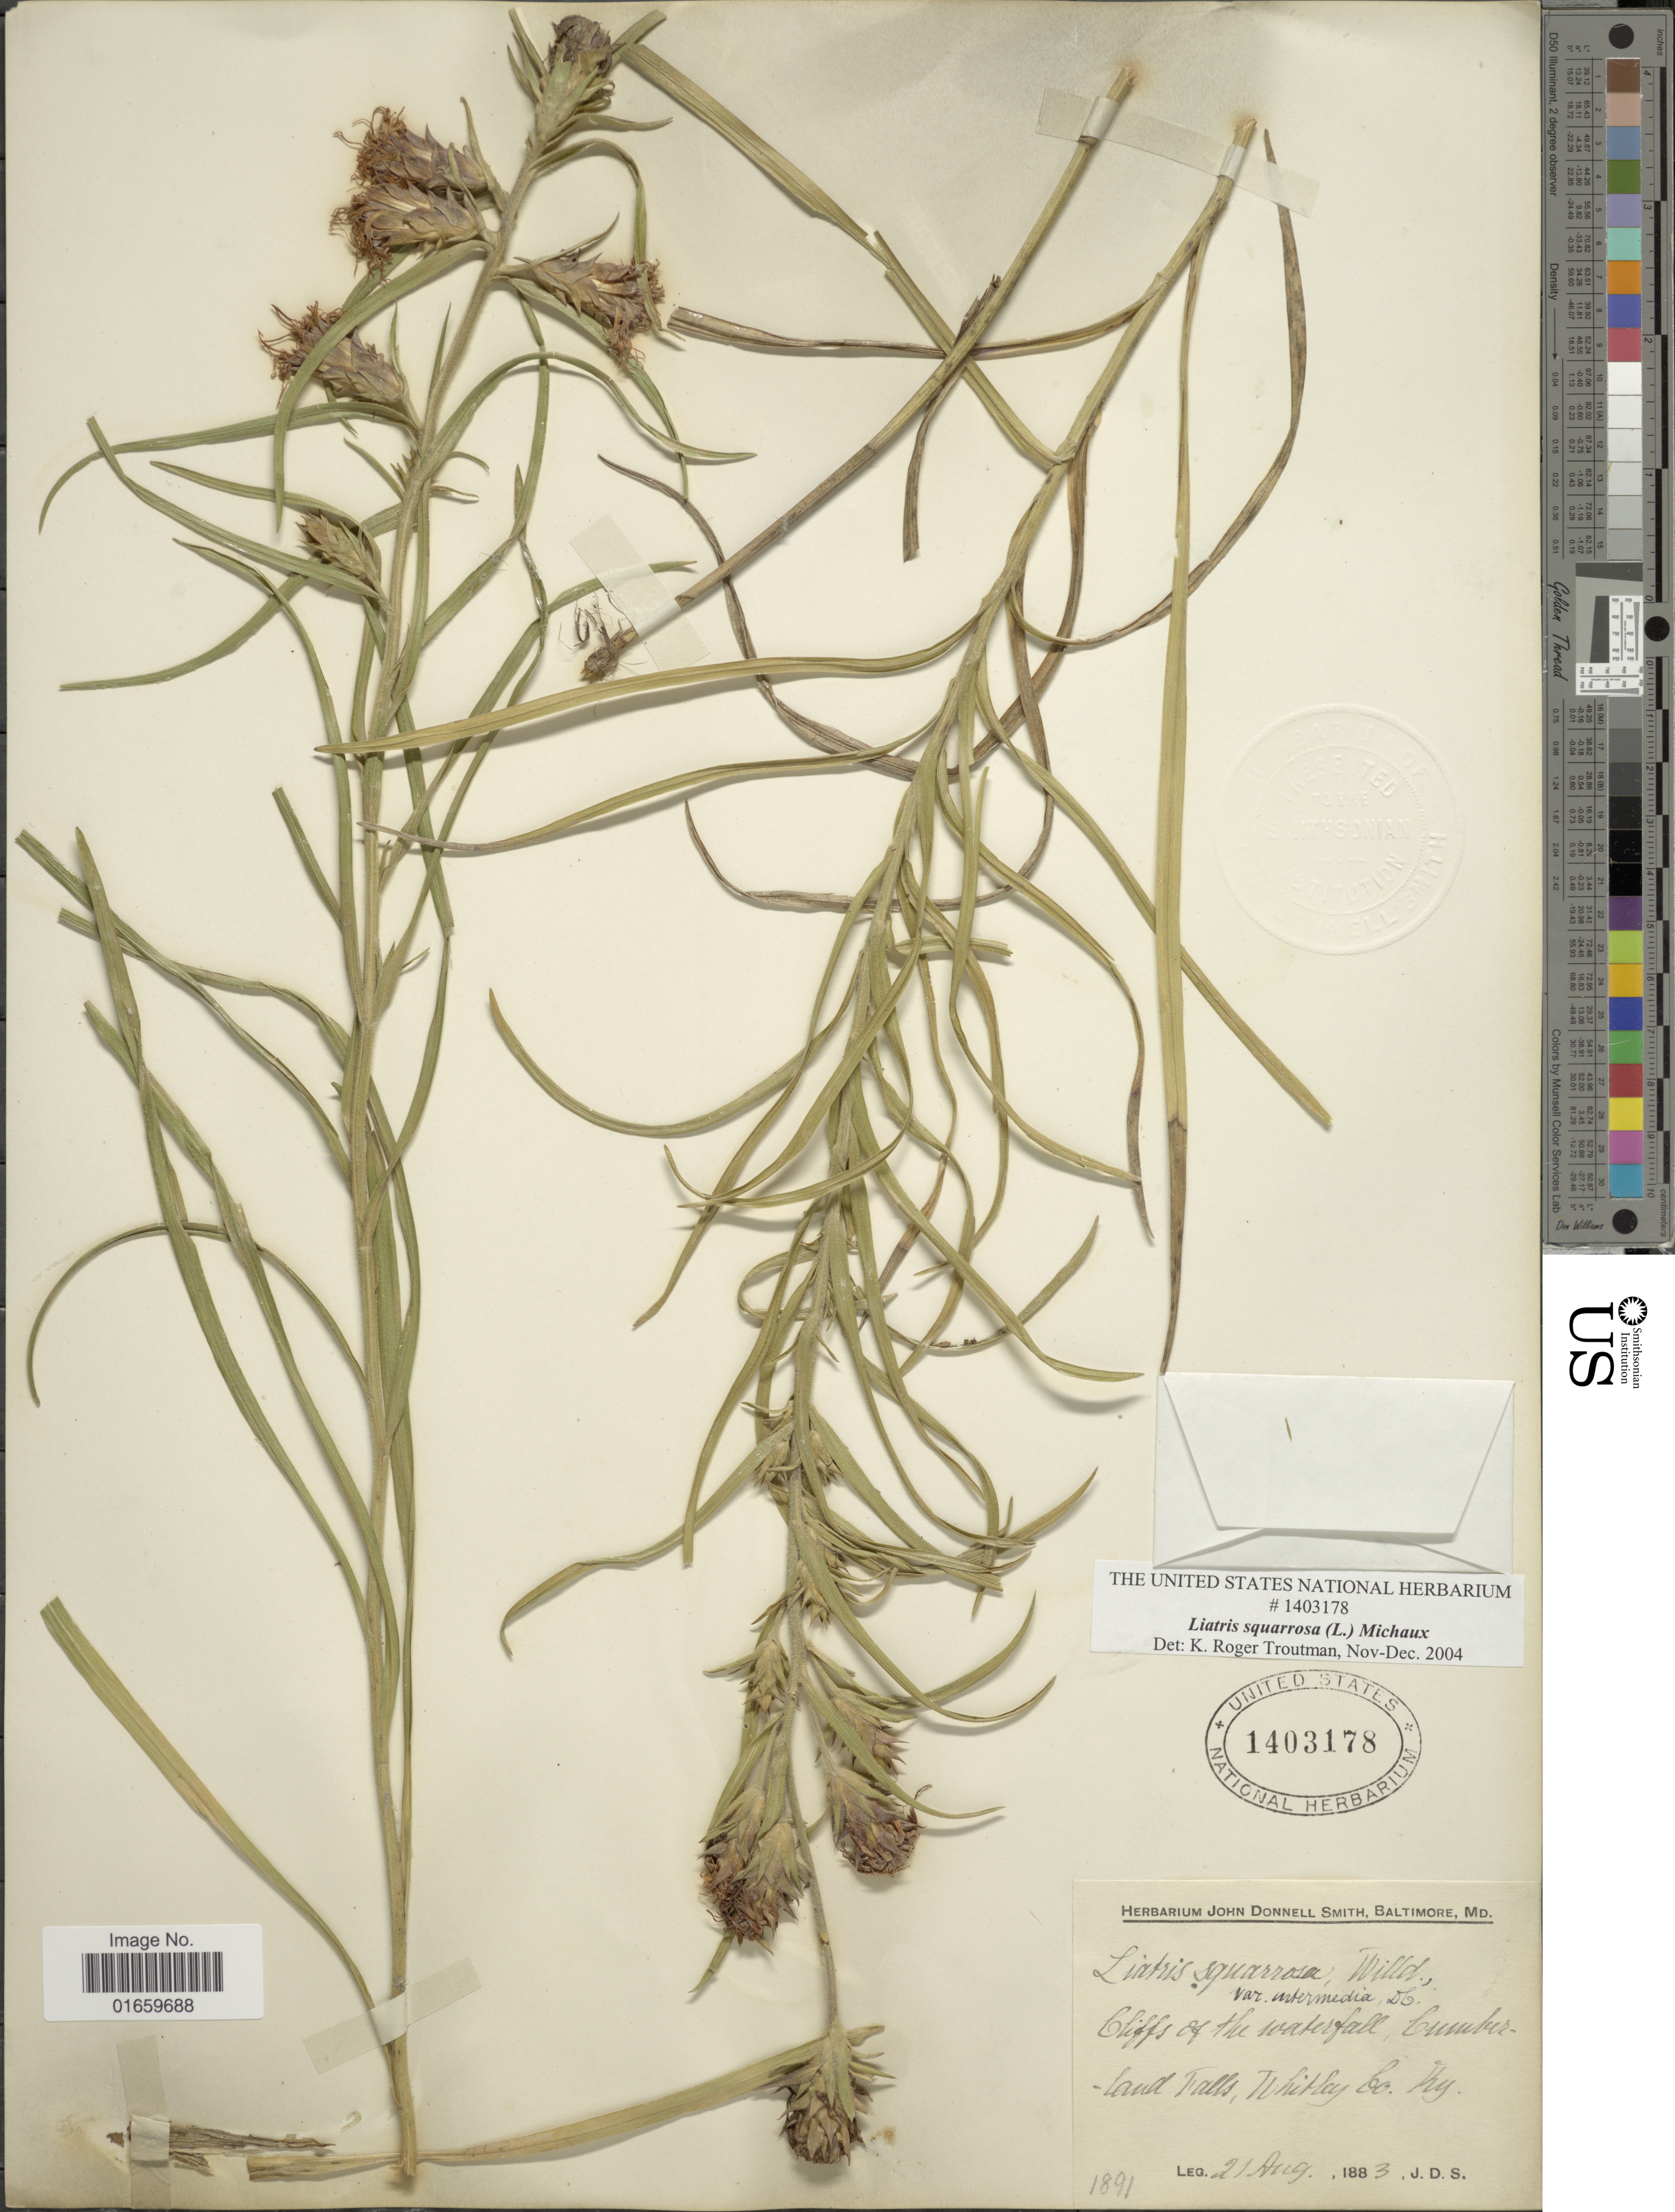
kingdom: Plantae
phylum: Tracheophyta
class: Magnoliopsida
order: Asterales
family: Asteraceae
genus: Liatris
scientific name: Liatris squarrosa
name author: (L.) Michx.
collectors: J. Donnell Smith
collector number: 1891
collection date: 1883-08-21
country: United States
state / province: Kentucky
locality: Cliffs of the waterfall, bumber, laid falls, Whitley Co.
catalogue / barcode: US 1403178